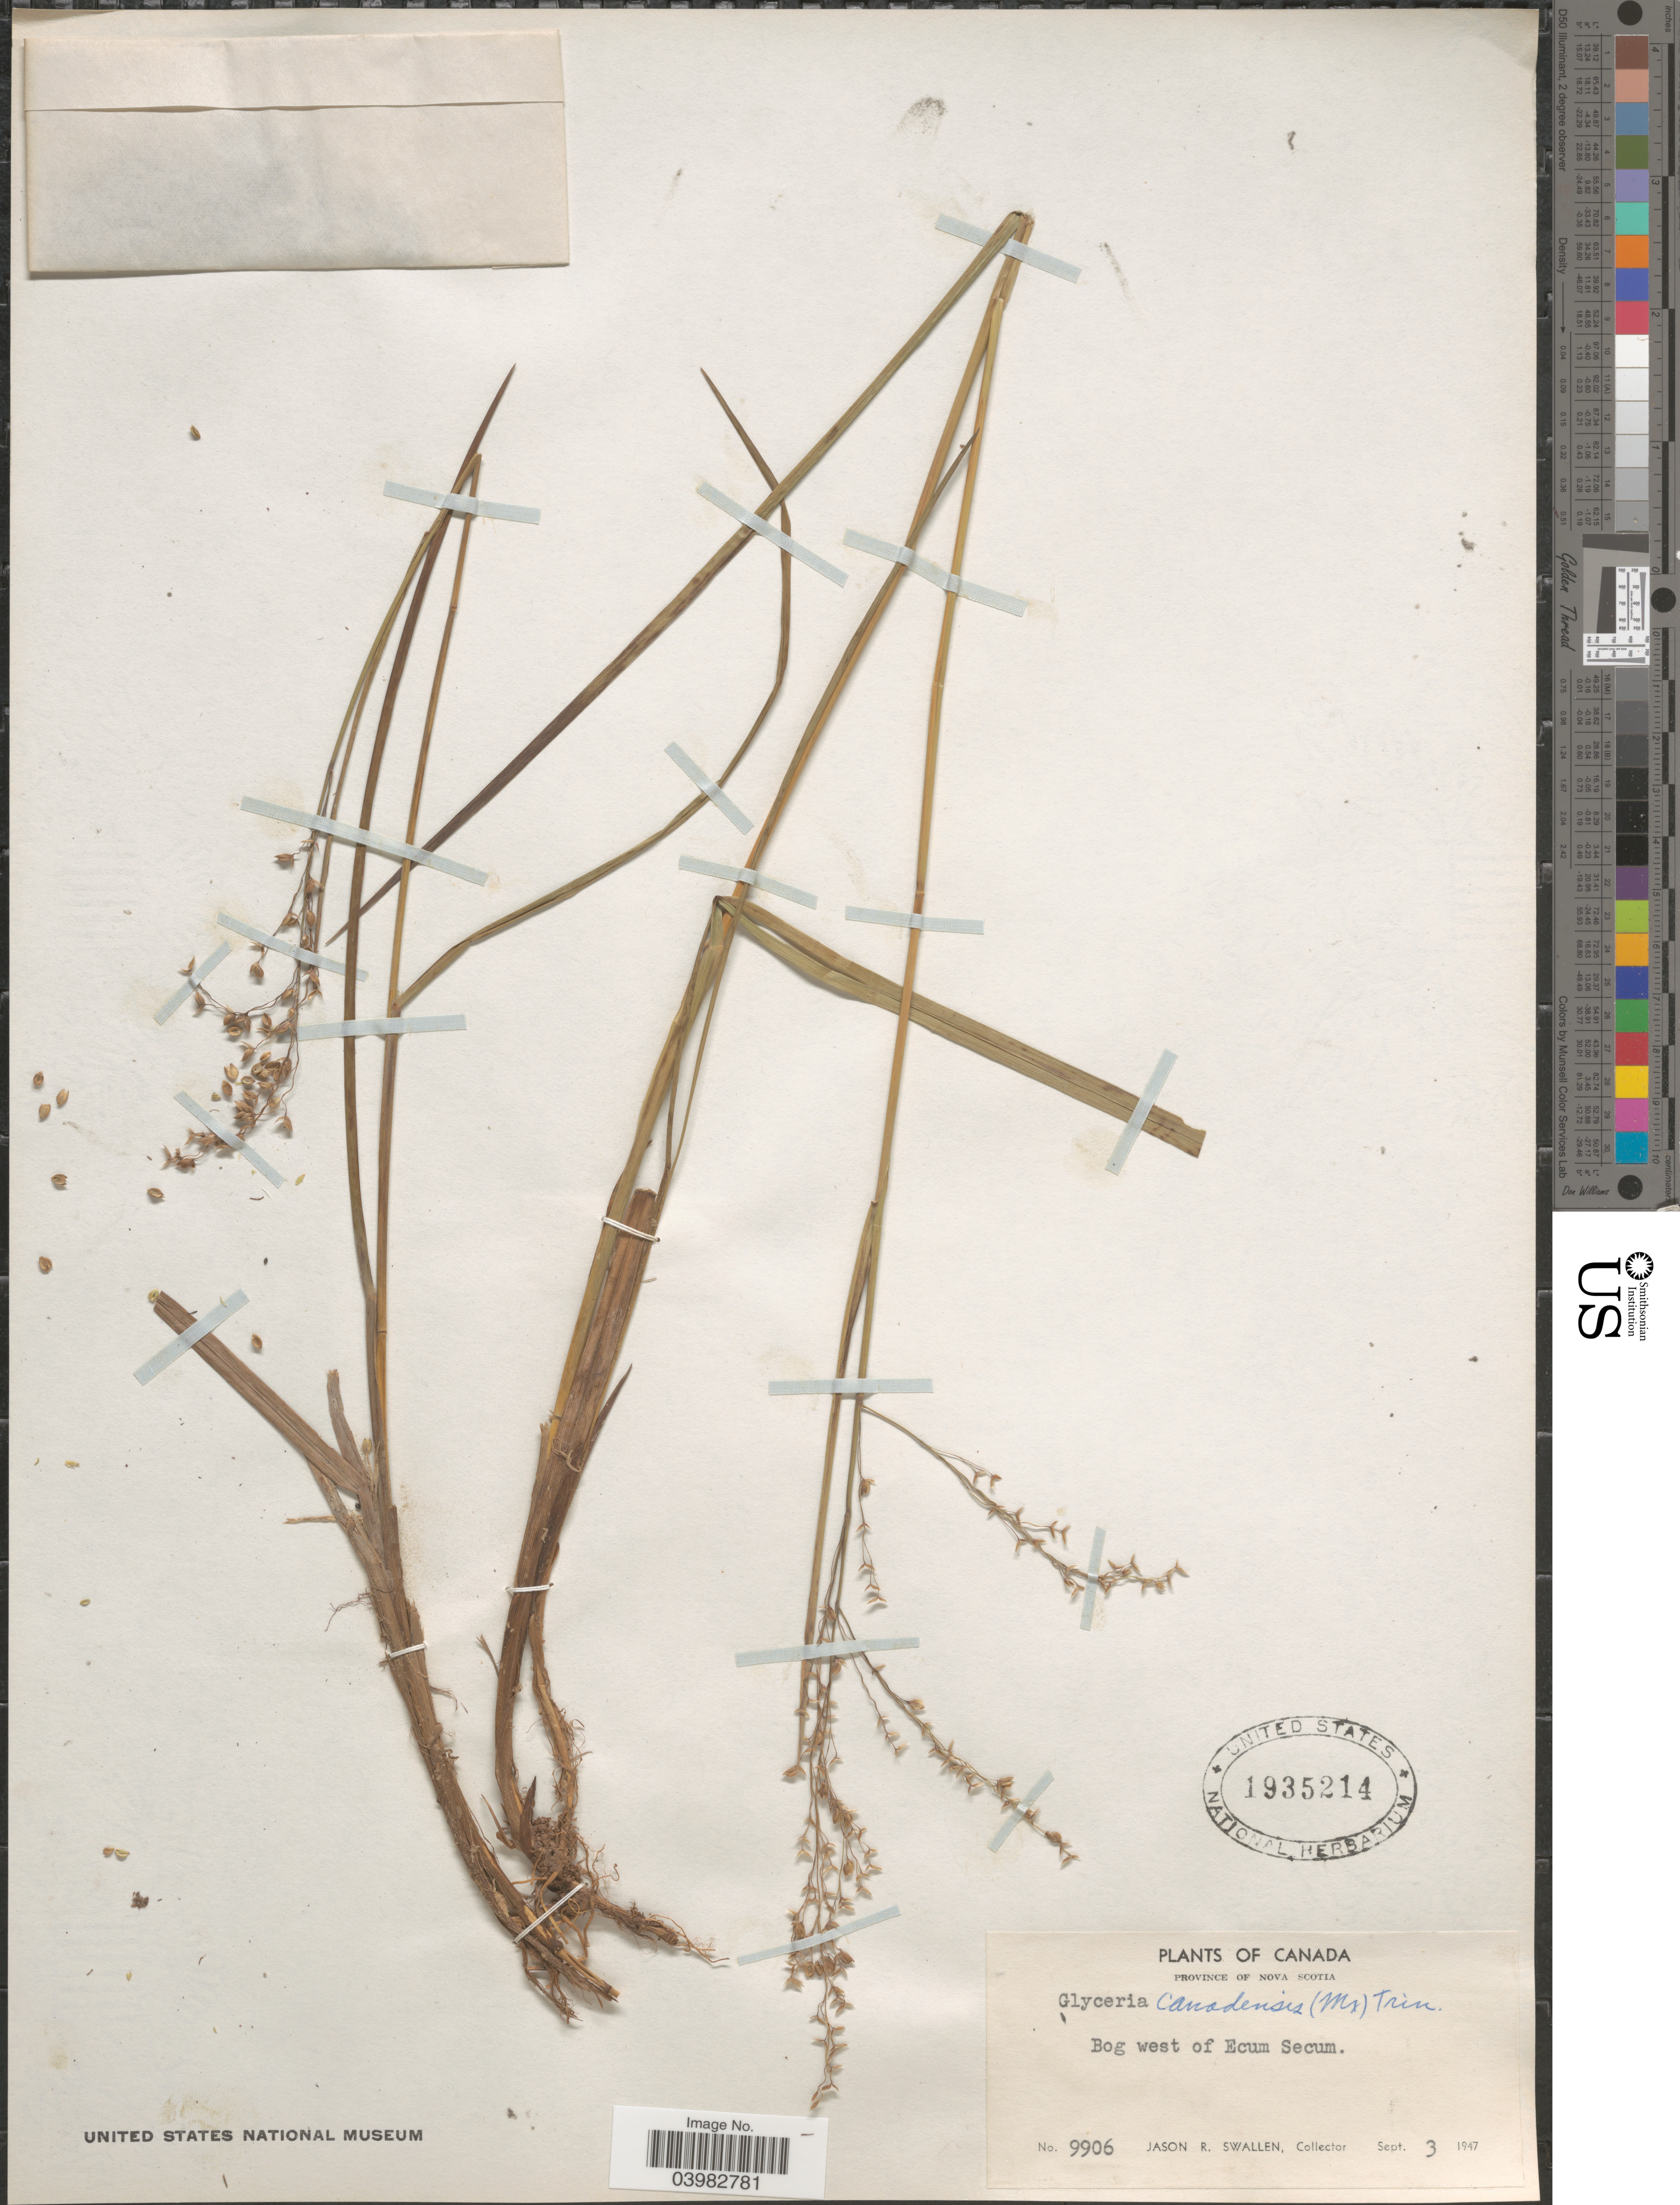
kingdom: Plantae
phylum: Tracheophyta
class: Liliopsida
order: Poales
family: Poaceae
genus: Glyceria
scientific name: Glyceria canadensis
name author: (Michx.) Trin.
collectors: J. R. Swallen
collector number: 9906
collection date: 1947-09-03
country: Canada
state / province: Nova Scotia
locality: Bog west of Ecum Secum.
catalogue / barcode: US 1935214